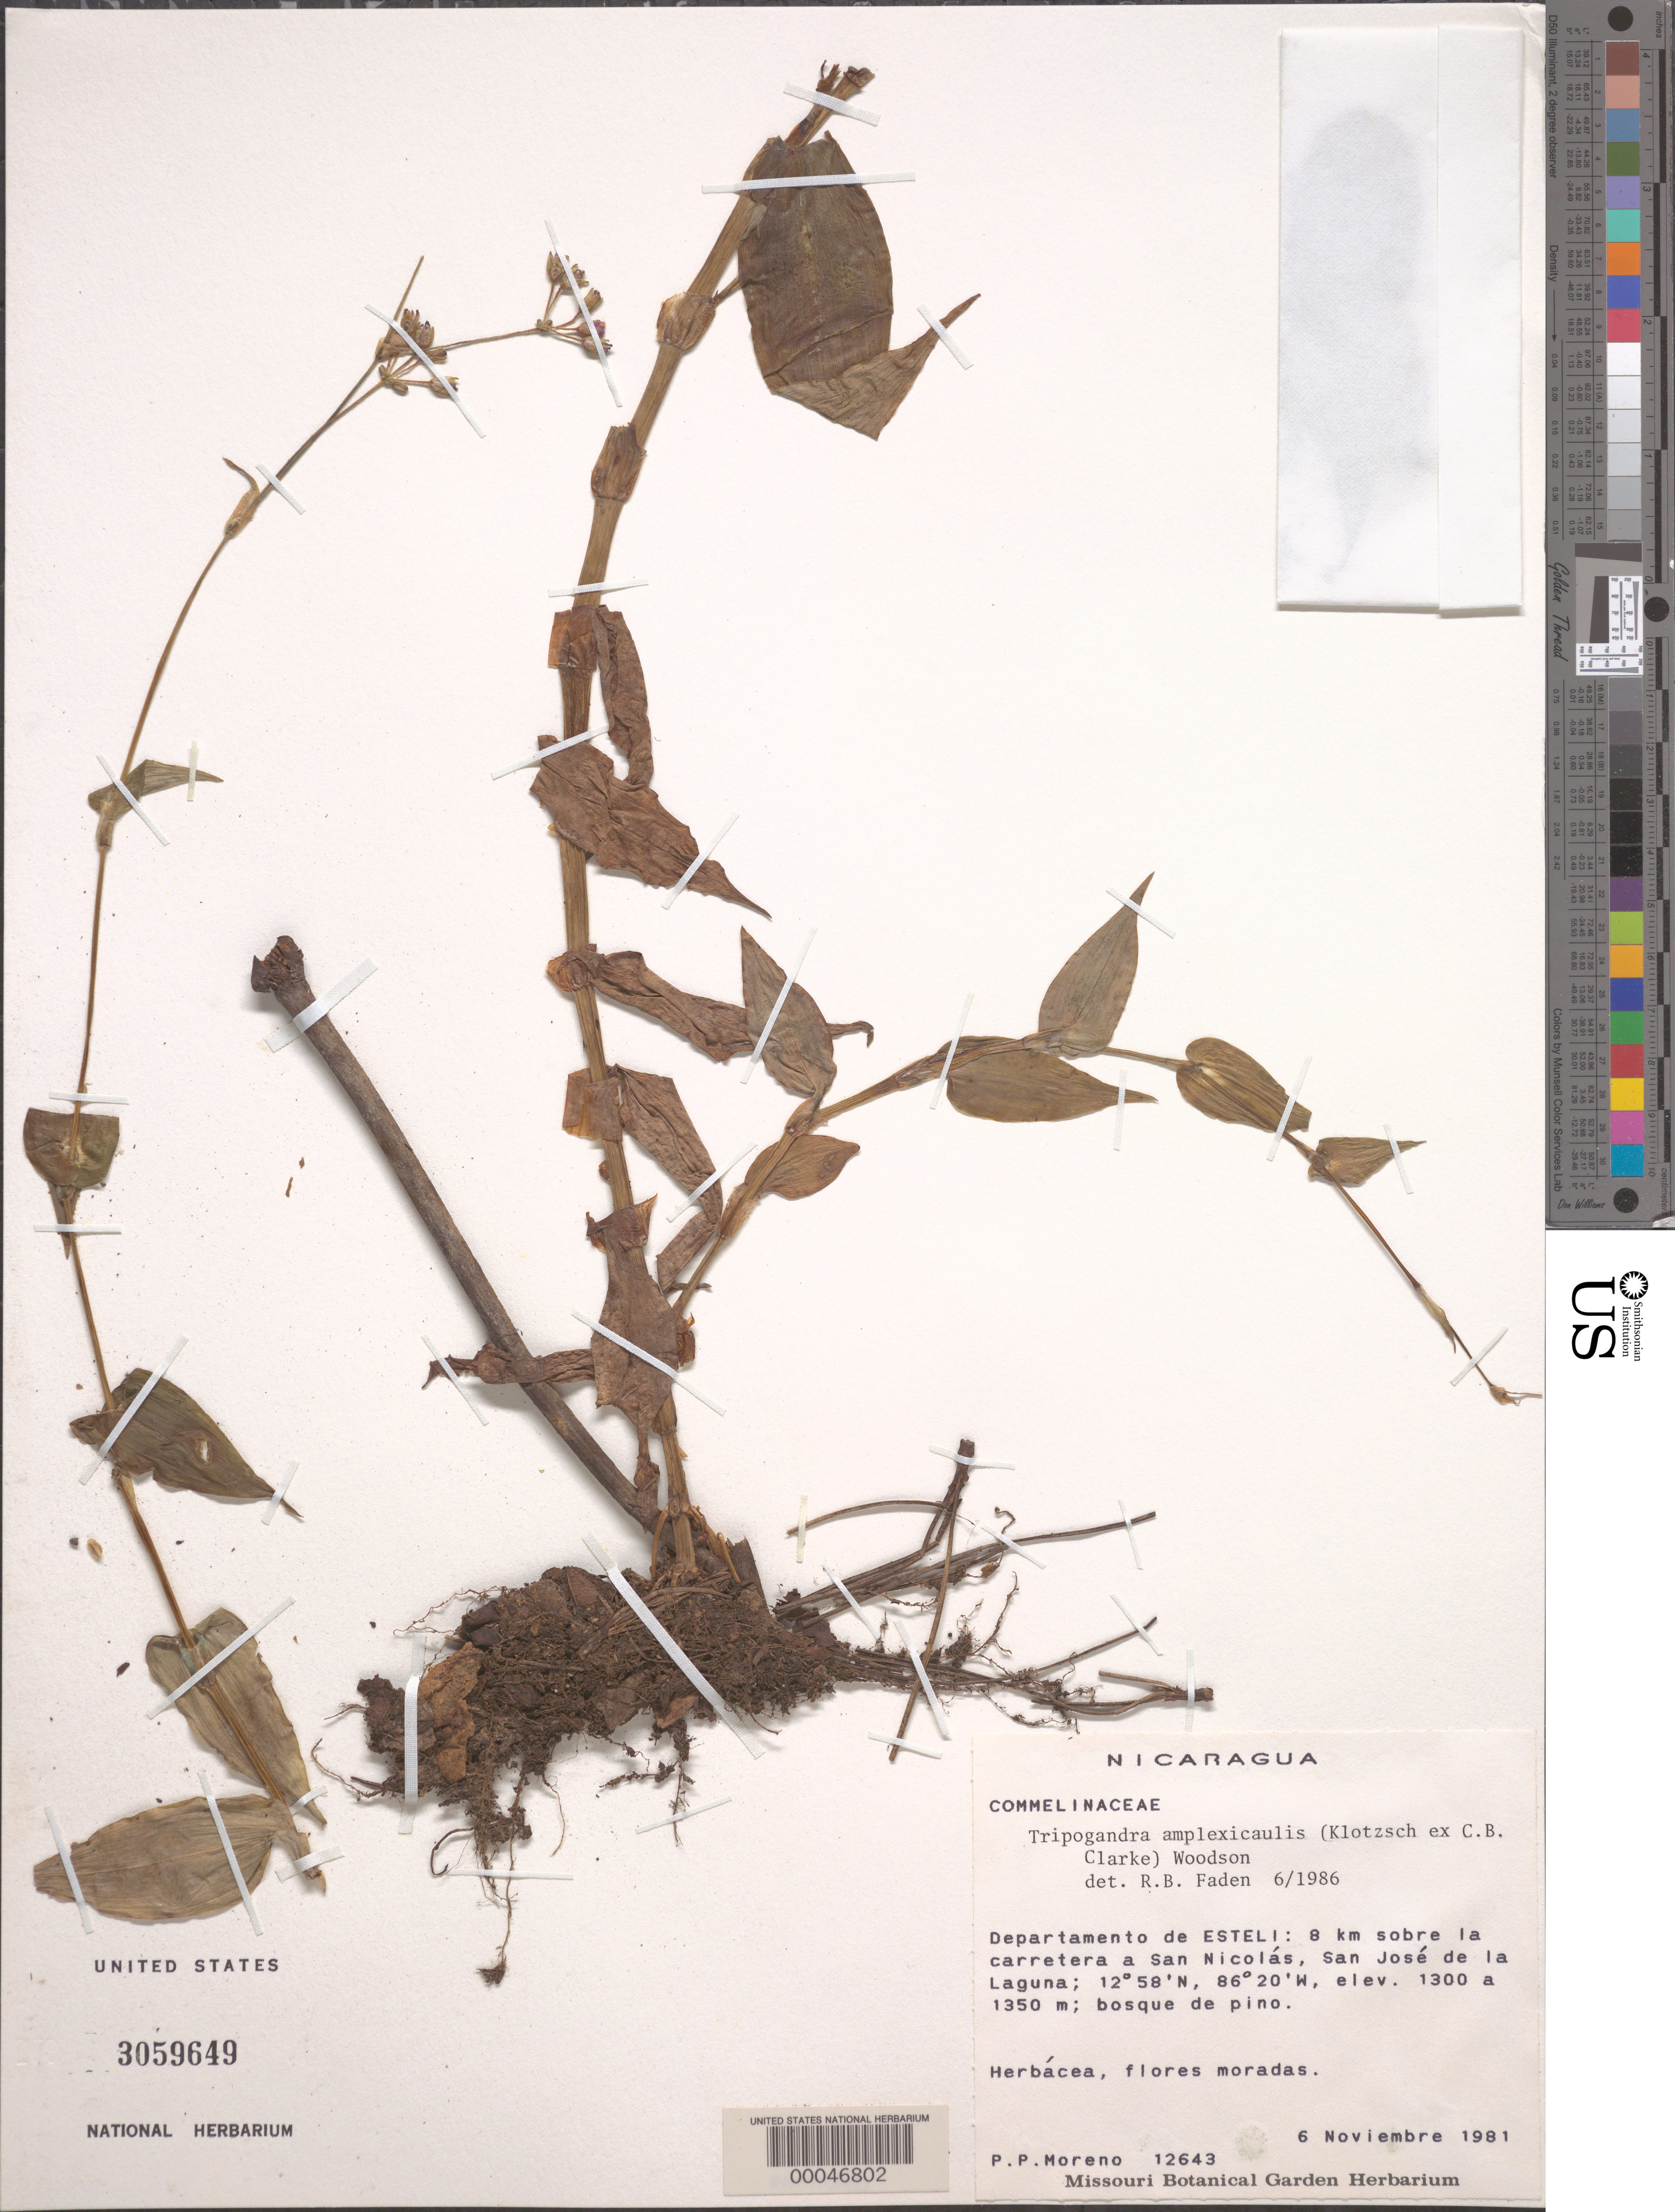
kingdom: Plantae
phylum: Tracheophyta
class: Liliopsida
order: Commelinales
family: Commelinaceae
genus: Tripogandra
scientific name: Tripogandra amplexicaulis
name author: (Klotzsch ex C.B. Clarke) Woodson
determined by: Faden, Robert B., (US), Smithsonian Institution - National Museum of Natural History (UNITED STATES)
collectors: P. Moreno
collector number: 12643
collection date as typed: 06 Nov 1981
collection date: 1981-11-06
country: Nicaragua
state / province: Estelí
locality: San jose de la laguna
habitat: Pine forest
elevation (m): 1300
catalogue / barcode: US 3059649